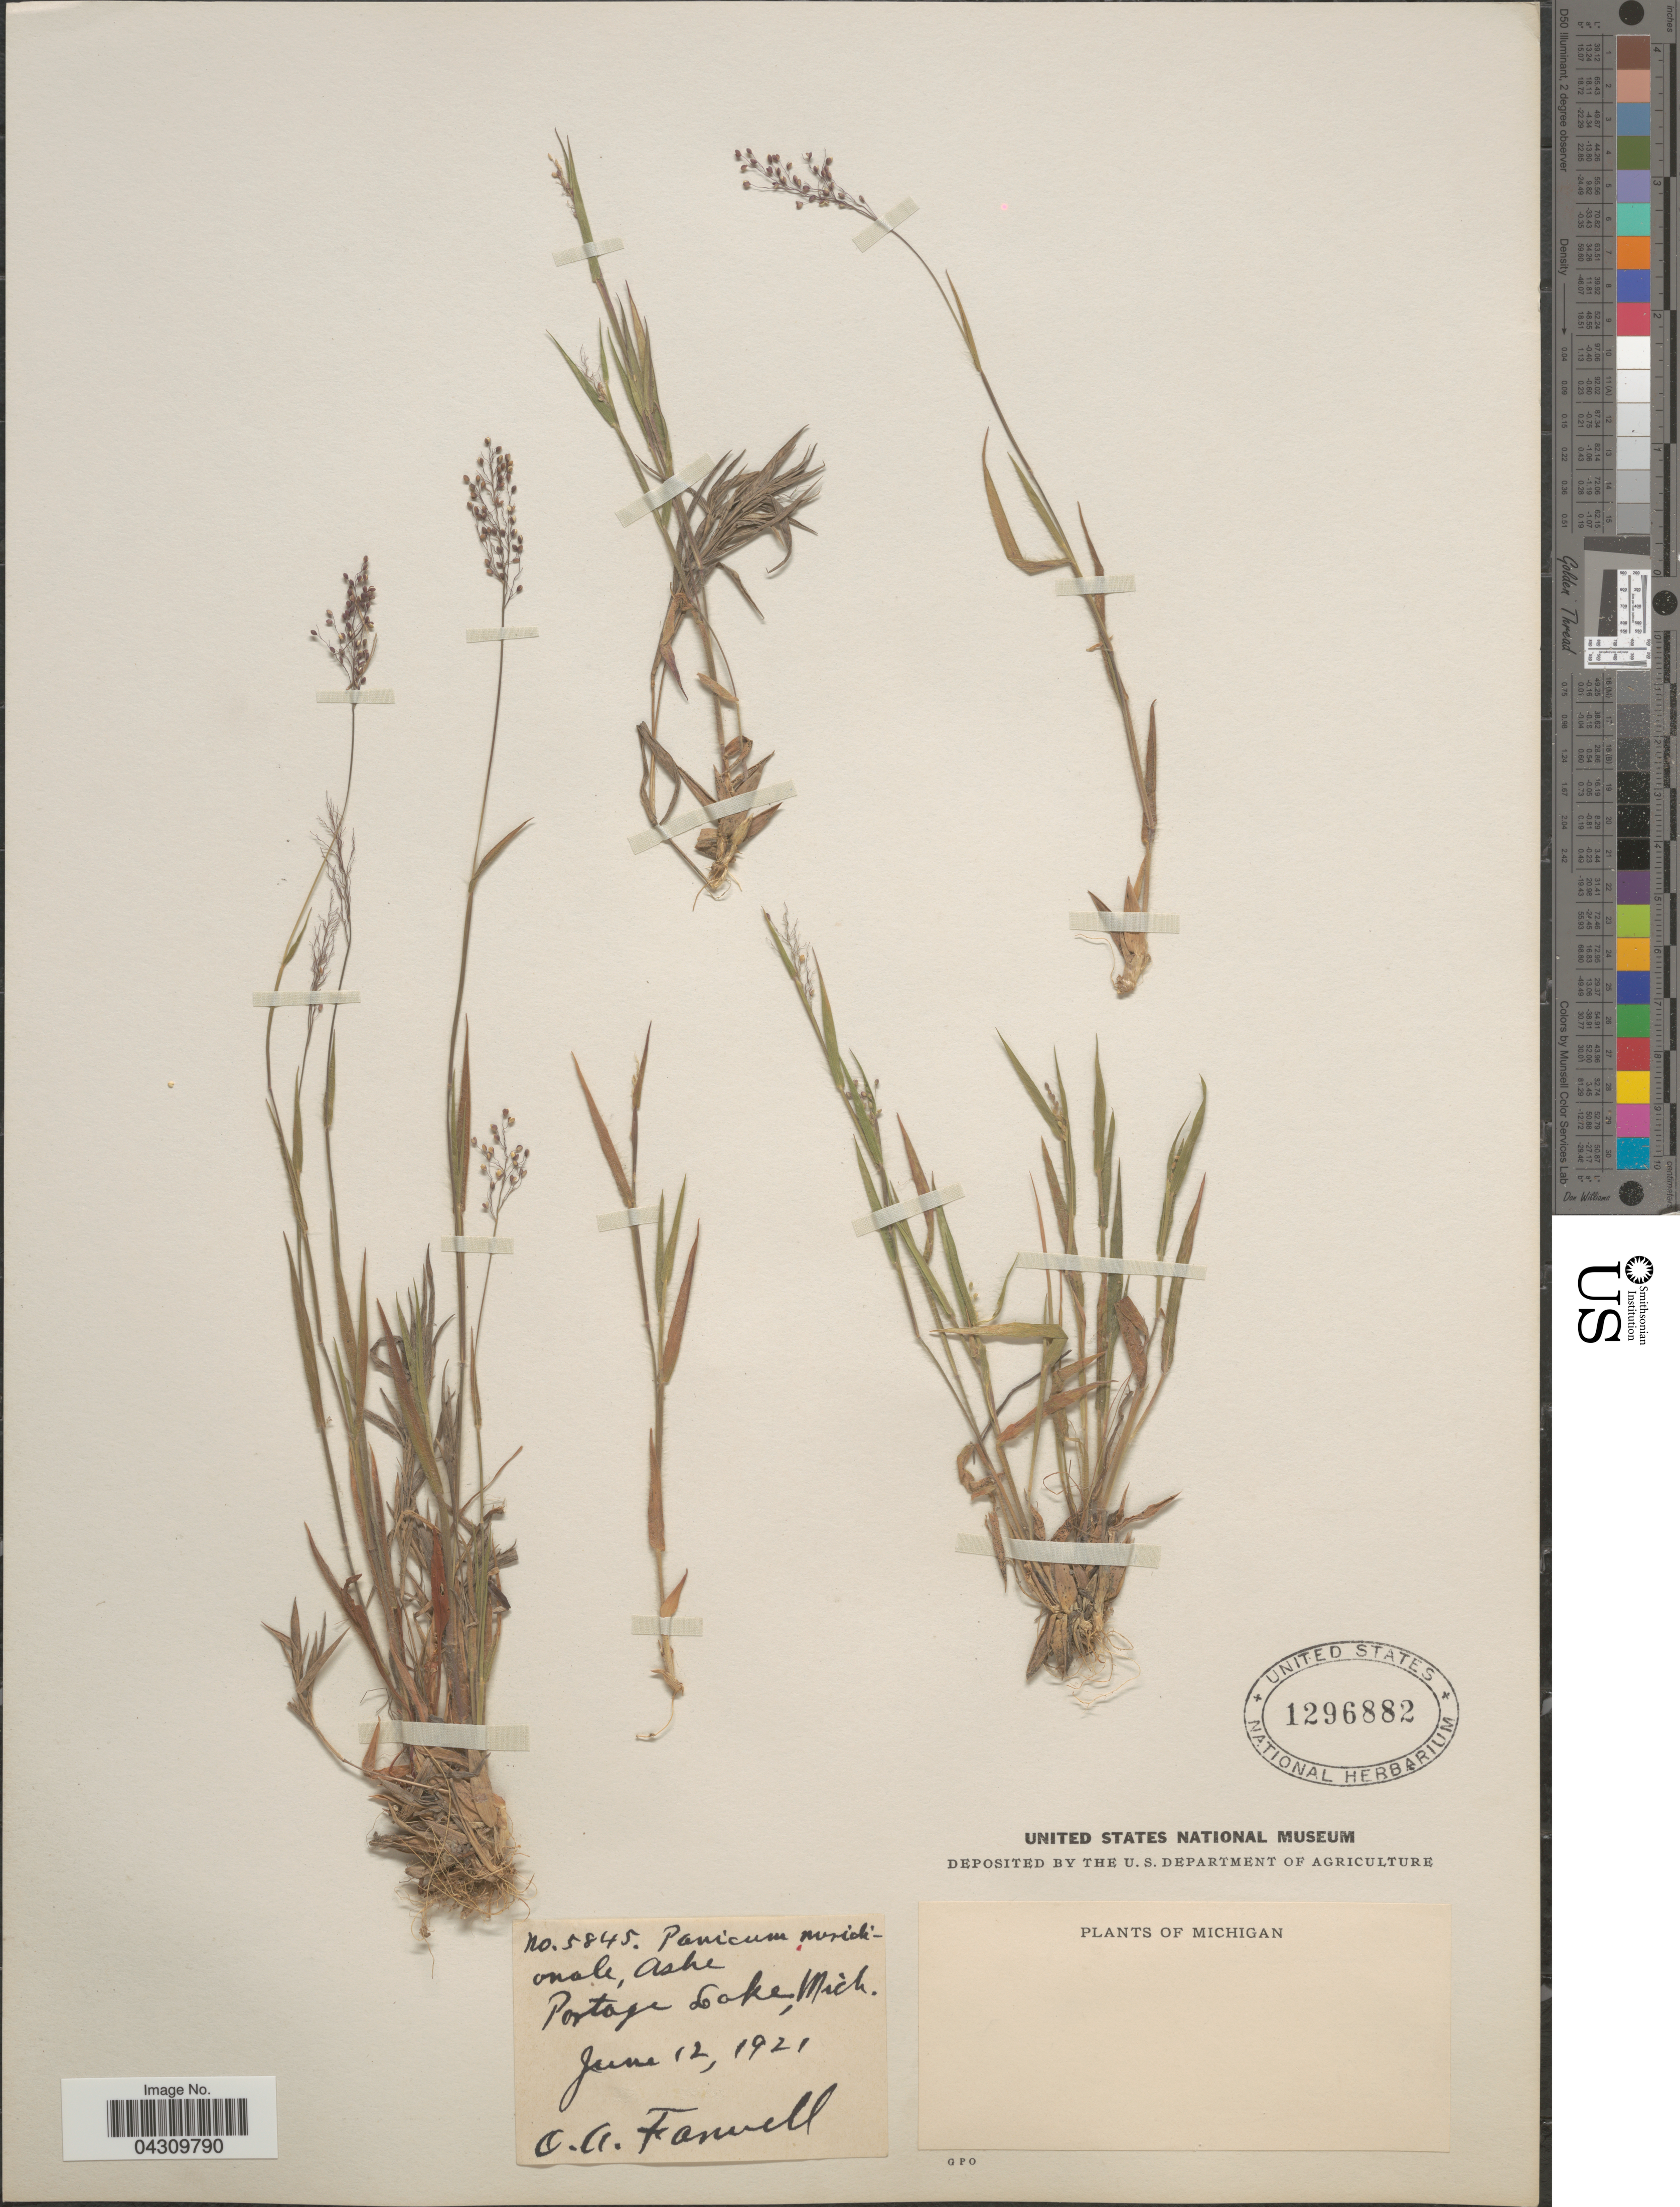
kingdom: Plantae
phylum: Tracheophyta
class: Liliopsida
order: Poales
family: Poaceae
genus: Dichanthelium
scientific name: Dichanthelium acuminatum var. acuminatum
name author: (Sw.) Gould & C.A. Clark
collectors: O. Farwell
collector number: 5845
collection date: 1921-06-12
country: United States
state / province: Michigan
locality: Portage Lake.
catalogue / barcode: US 1296882